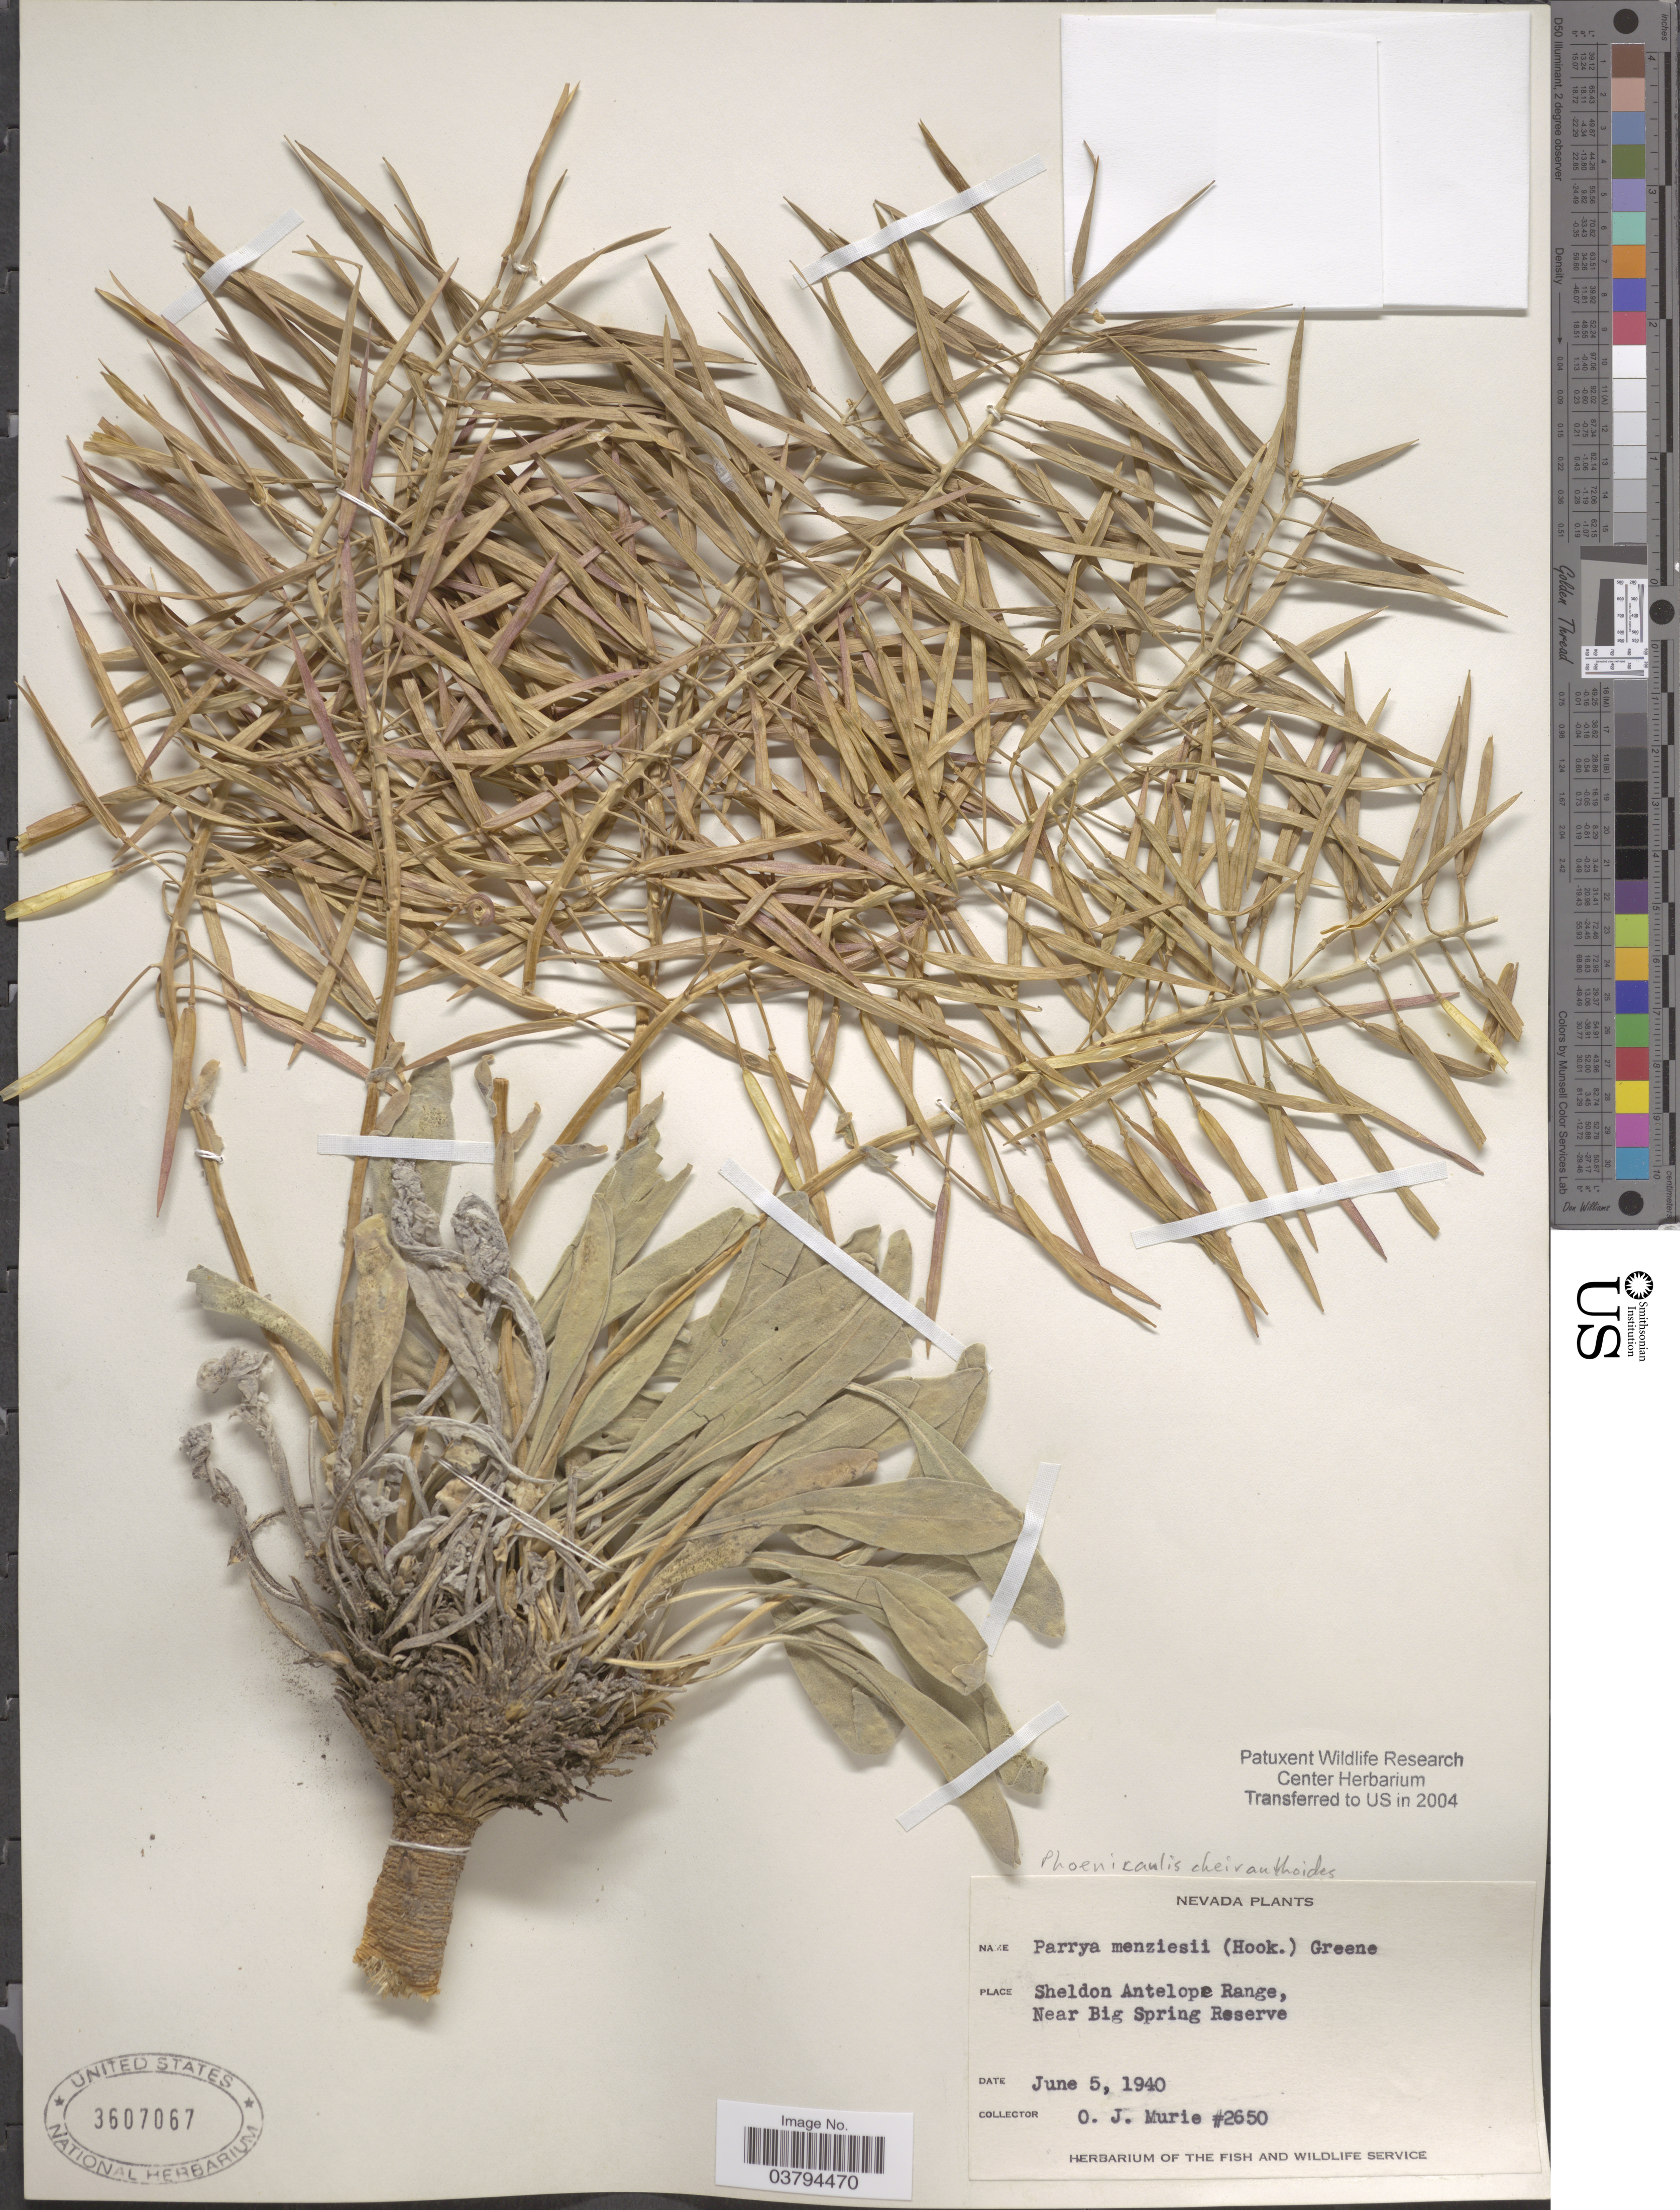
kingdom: Plantae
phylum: Tracheophyta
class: Magnoliopsida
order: Brassicales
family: Brassicaceae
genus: Phoenicaulis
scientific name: Phoenicaulis cheiranthoides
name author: Nutt.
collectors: O. Murie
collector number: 2650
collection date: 1940-06-05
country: United States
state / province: Nevada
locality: Sheldon Antelope Range, Near Big Spring Reserve.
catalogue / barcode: US 3607067